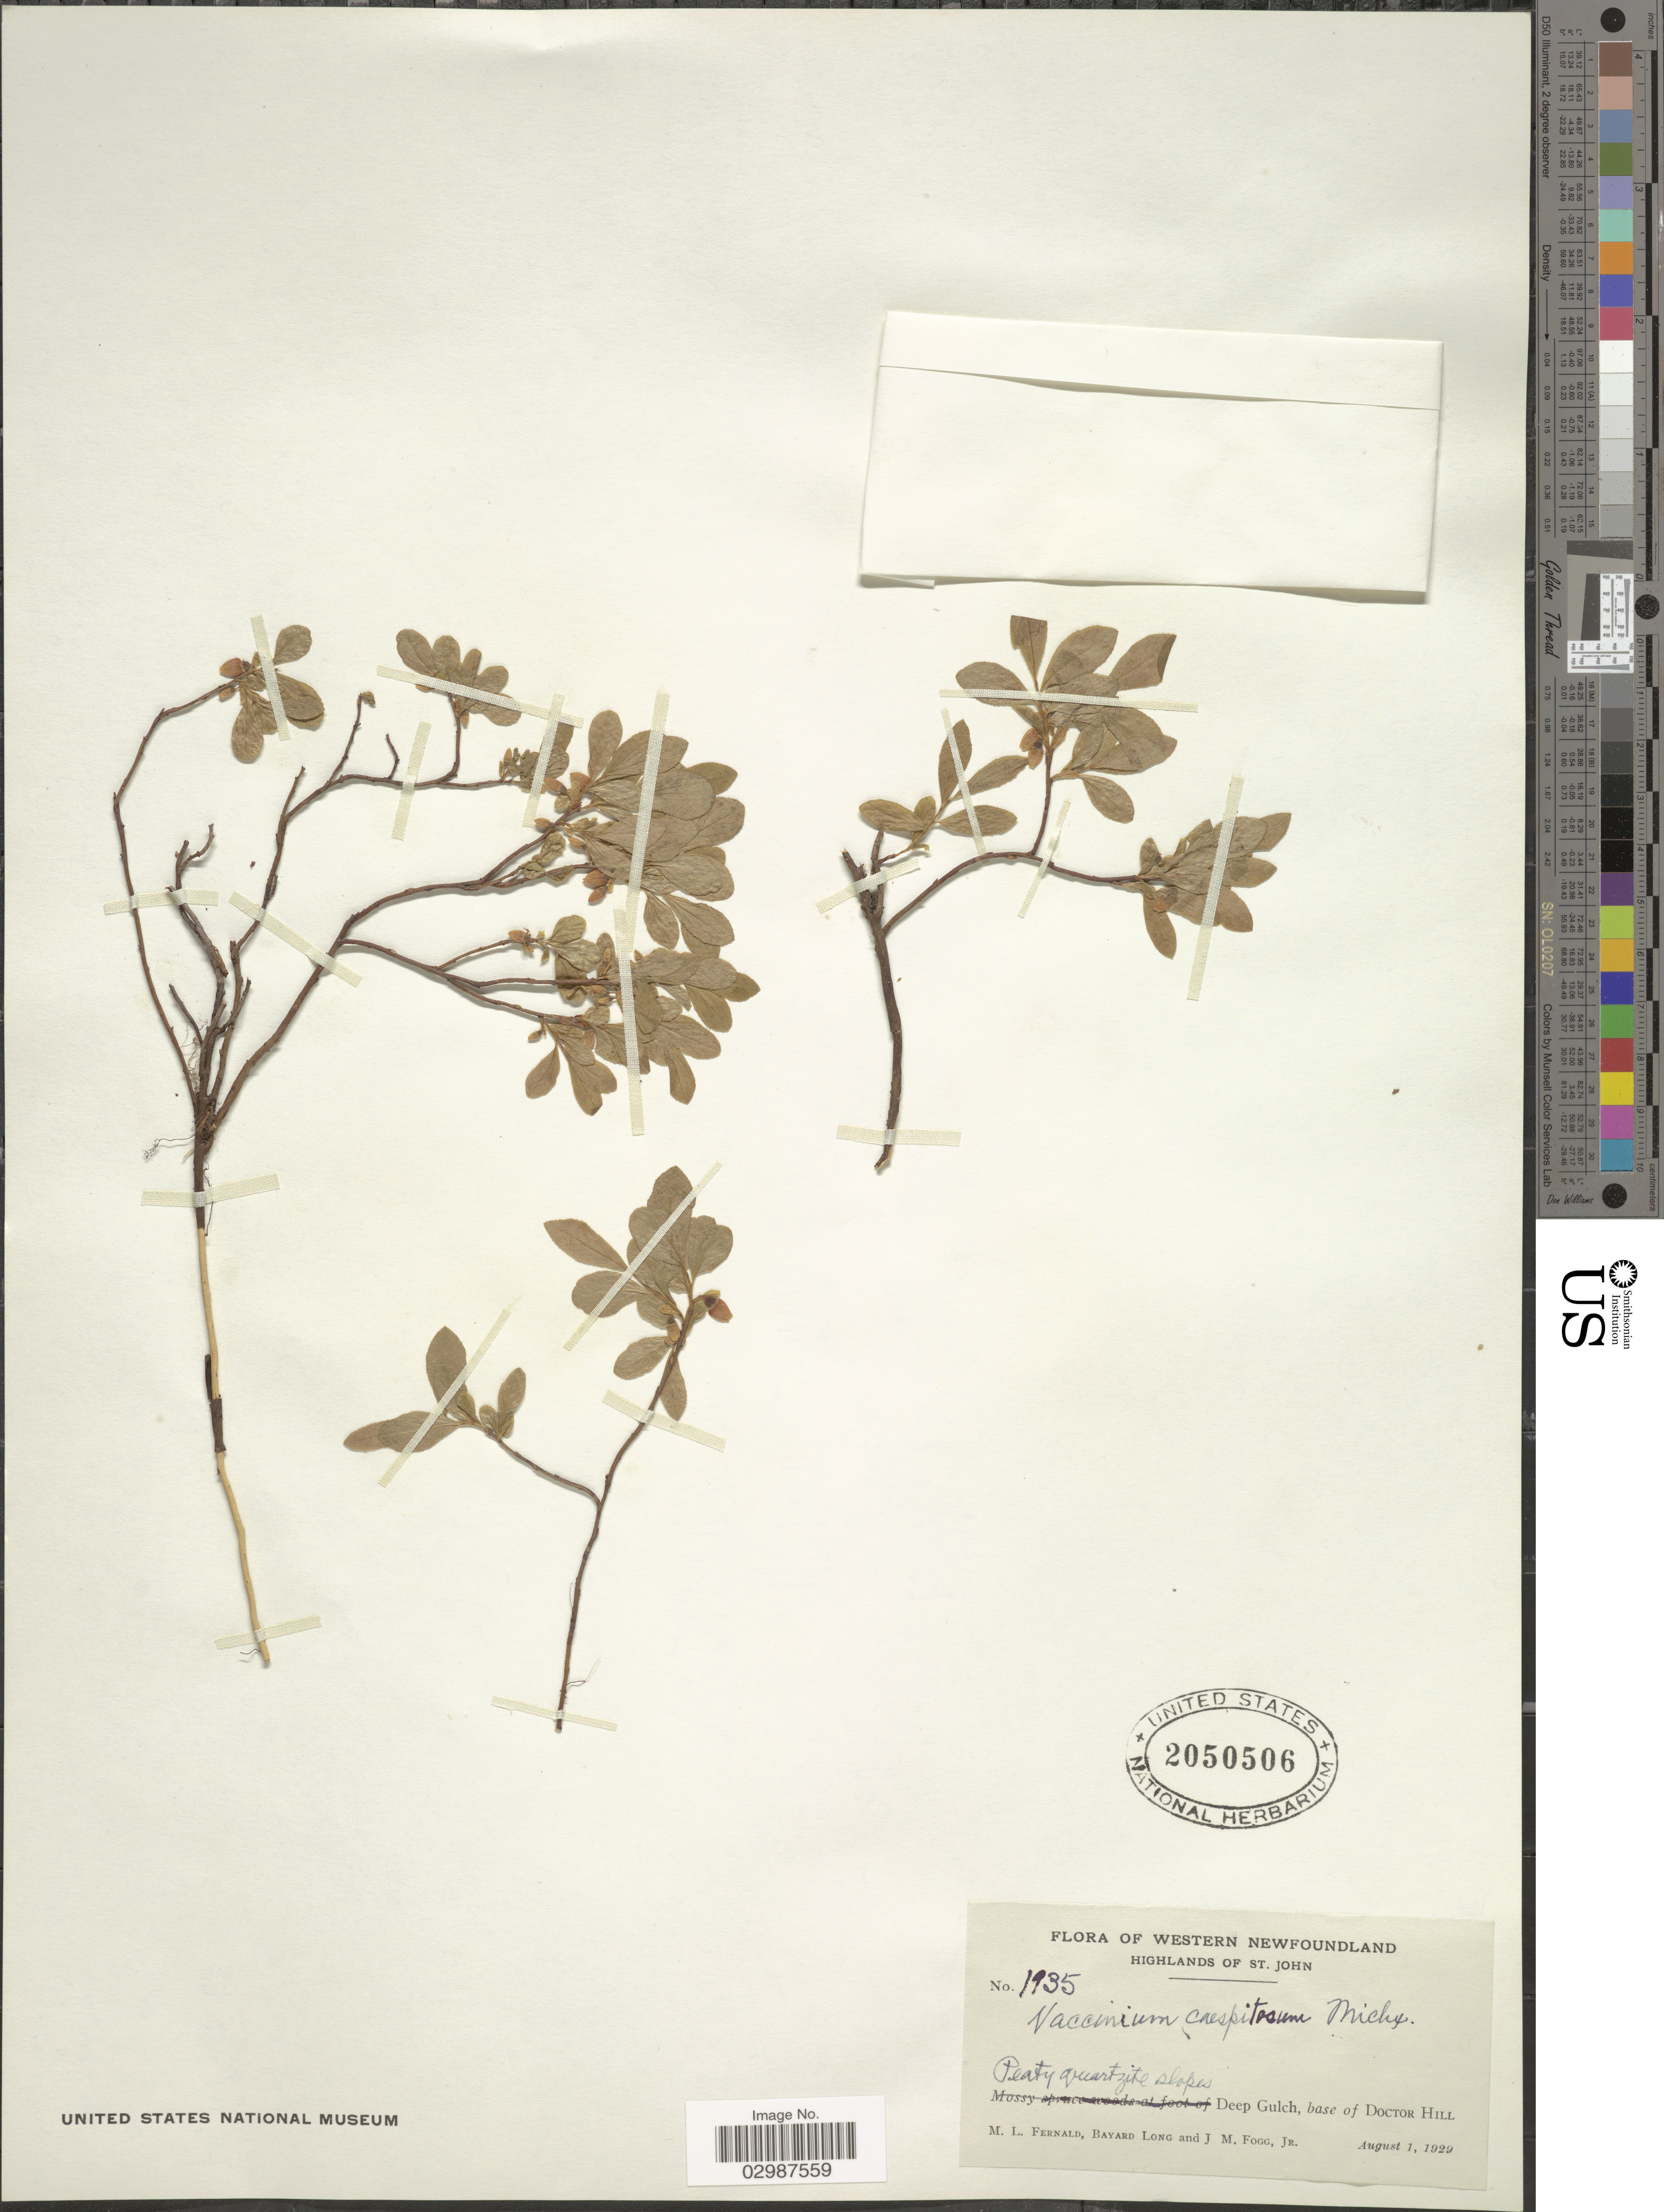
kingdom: Plantae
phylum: Tracheophyta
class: Magnoliopsida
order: Ericales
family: Ericaceae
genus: Vaccinium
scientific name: Vaccinium caespitosum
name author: Michx.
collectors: M. L. Fernald, B. Long & J. Fogg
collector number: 1935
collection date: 1929-08-01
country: Canada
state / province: Newfoundland and Labrador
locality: Western Newfoundland. Highlands of St. John. Deep Gulch, base of Doctor Hill.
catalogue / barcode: US 2050506